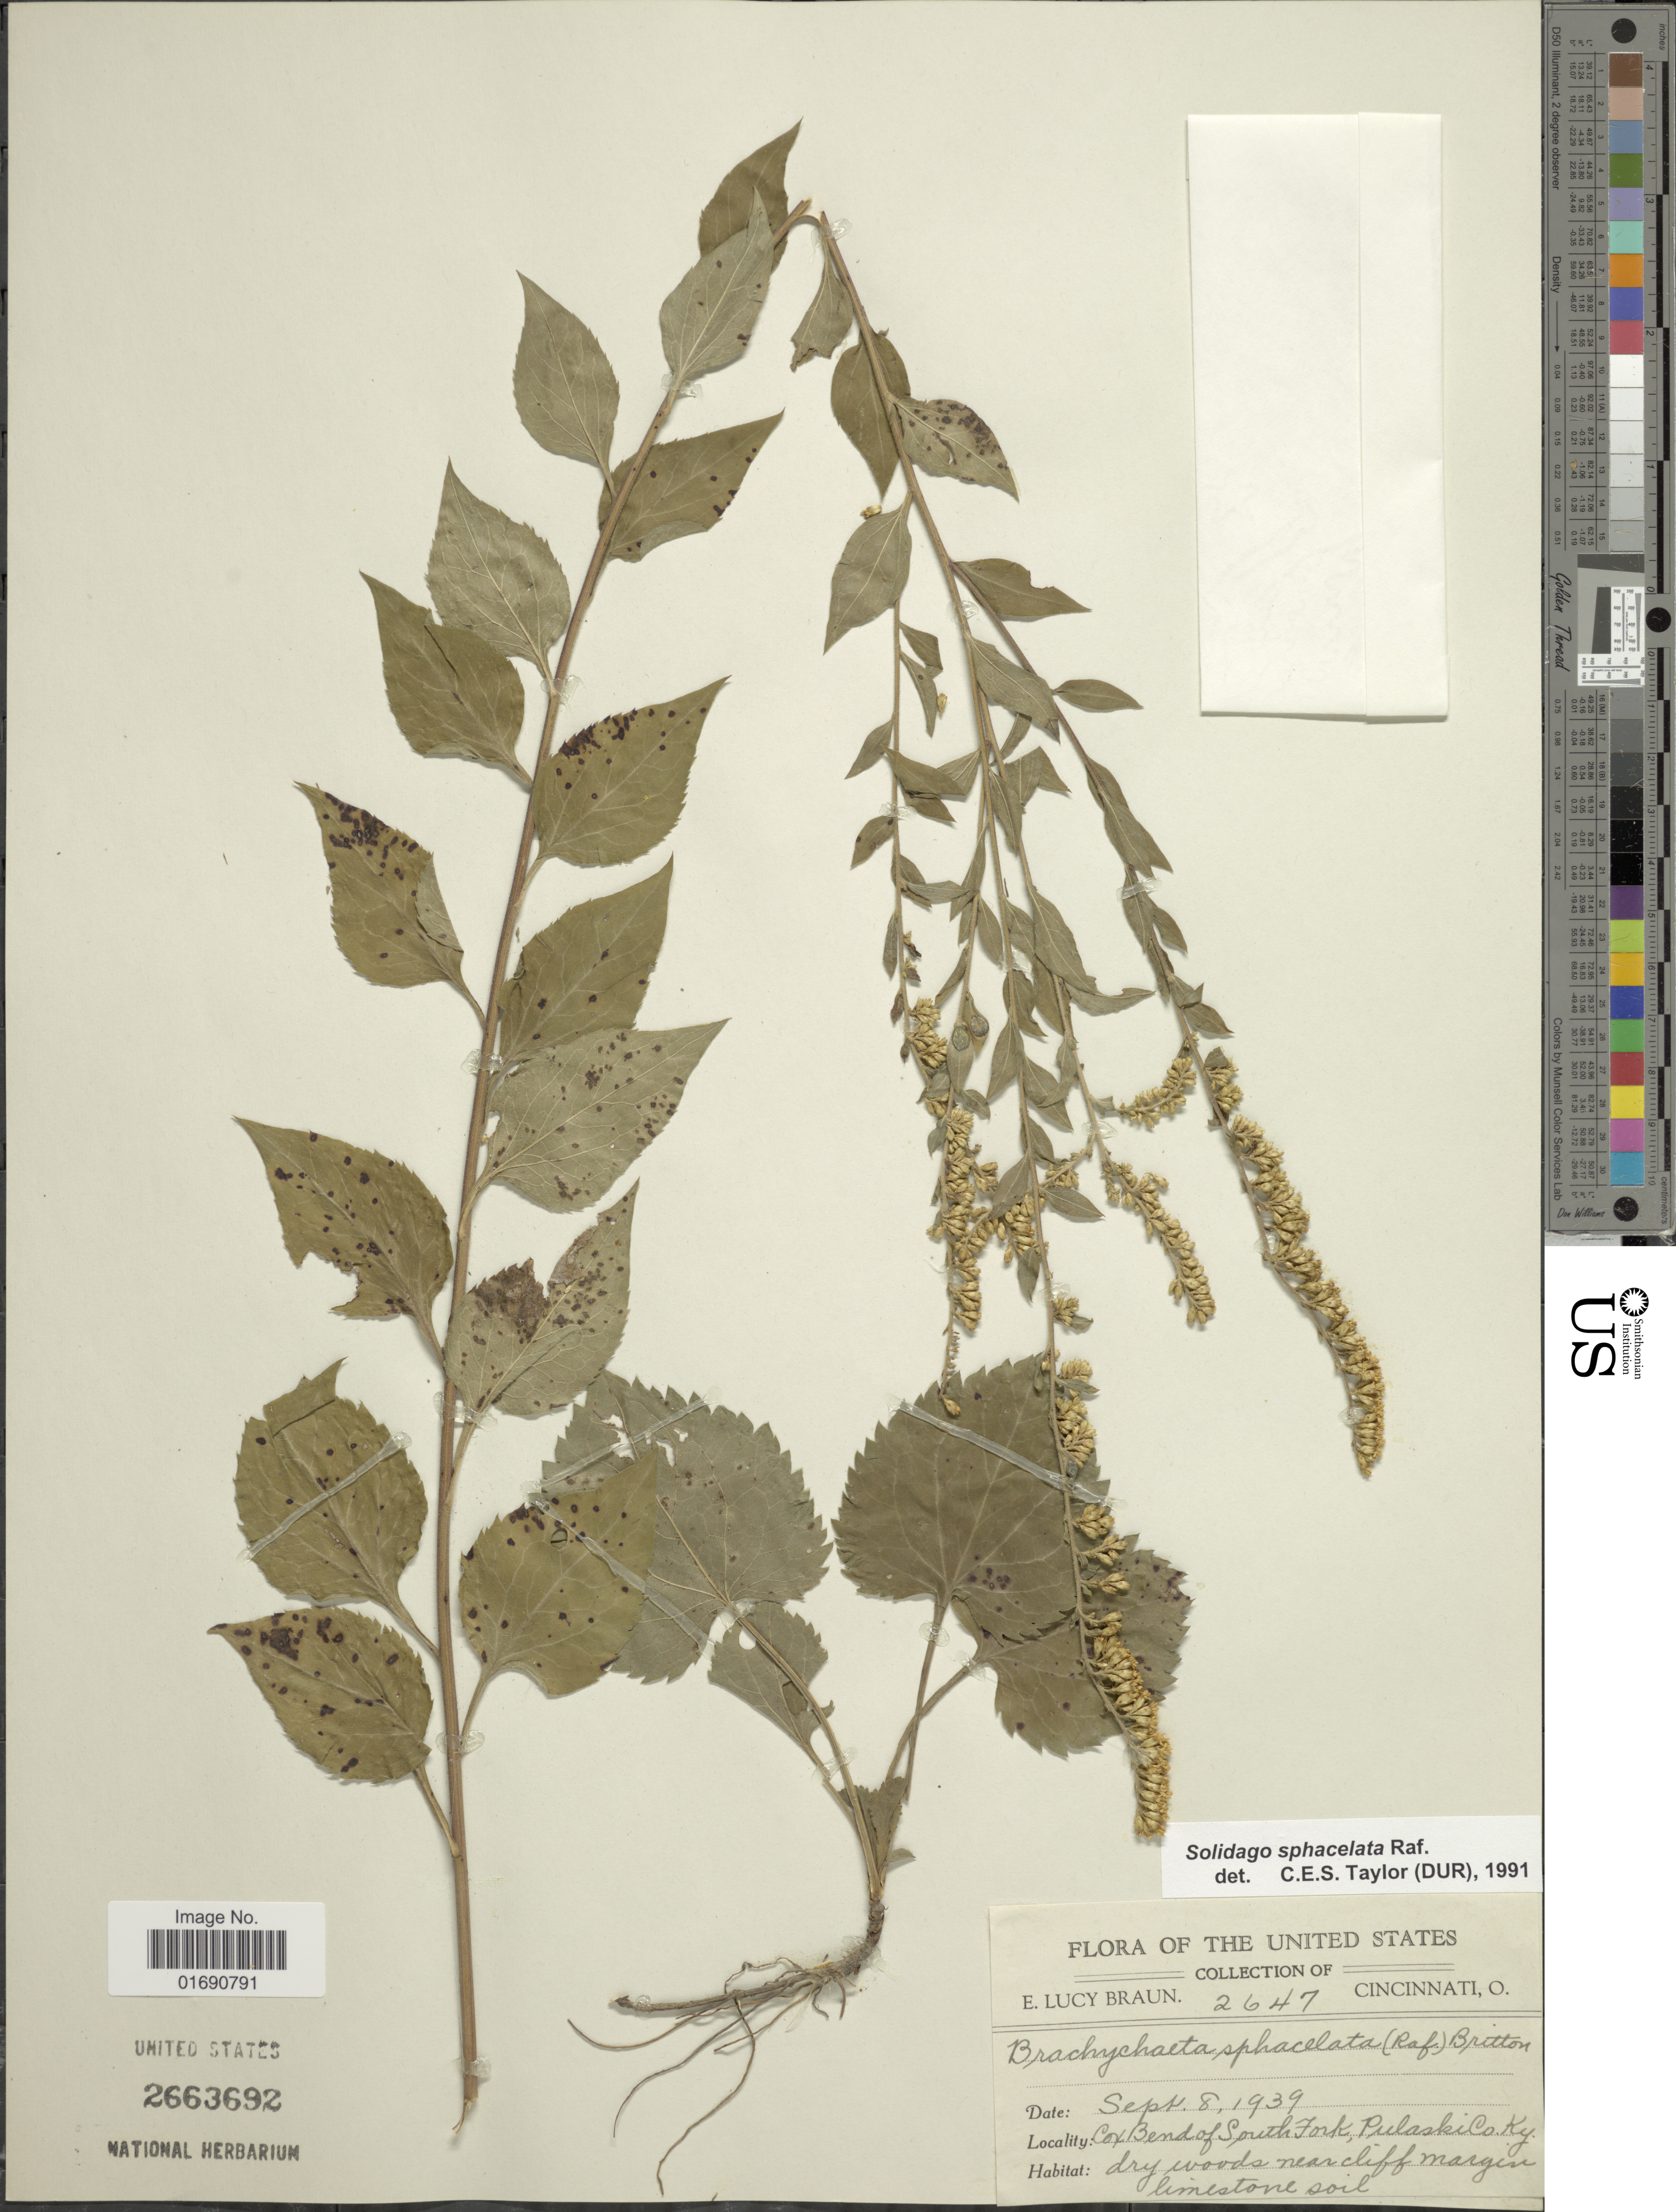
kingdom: Plantae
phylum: Tracheophyta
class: Magnoliopsida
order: Asterales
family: Asteraceae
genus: Solidago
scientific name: Solidago sphacelata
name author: Raf.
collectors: E. L. Braun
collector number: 2647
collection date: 1939-09-08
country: United States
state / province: Kentucky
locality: Cox Bend of South Fork, Pulaski Co; dry woods near cliff margin limestone soil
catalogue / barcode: US 2663692